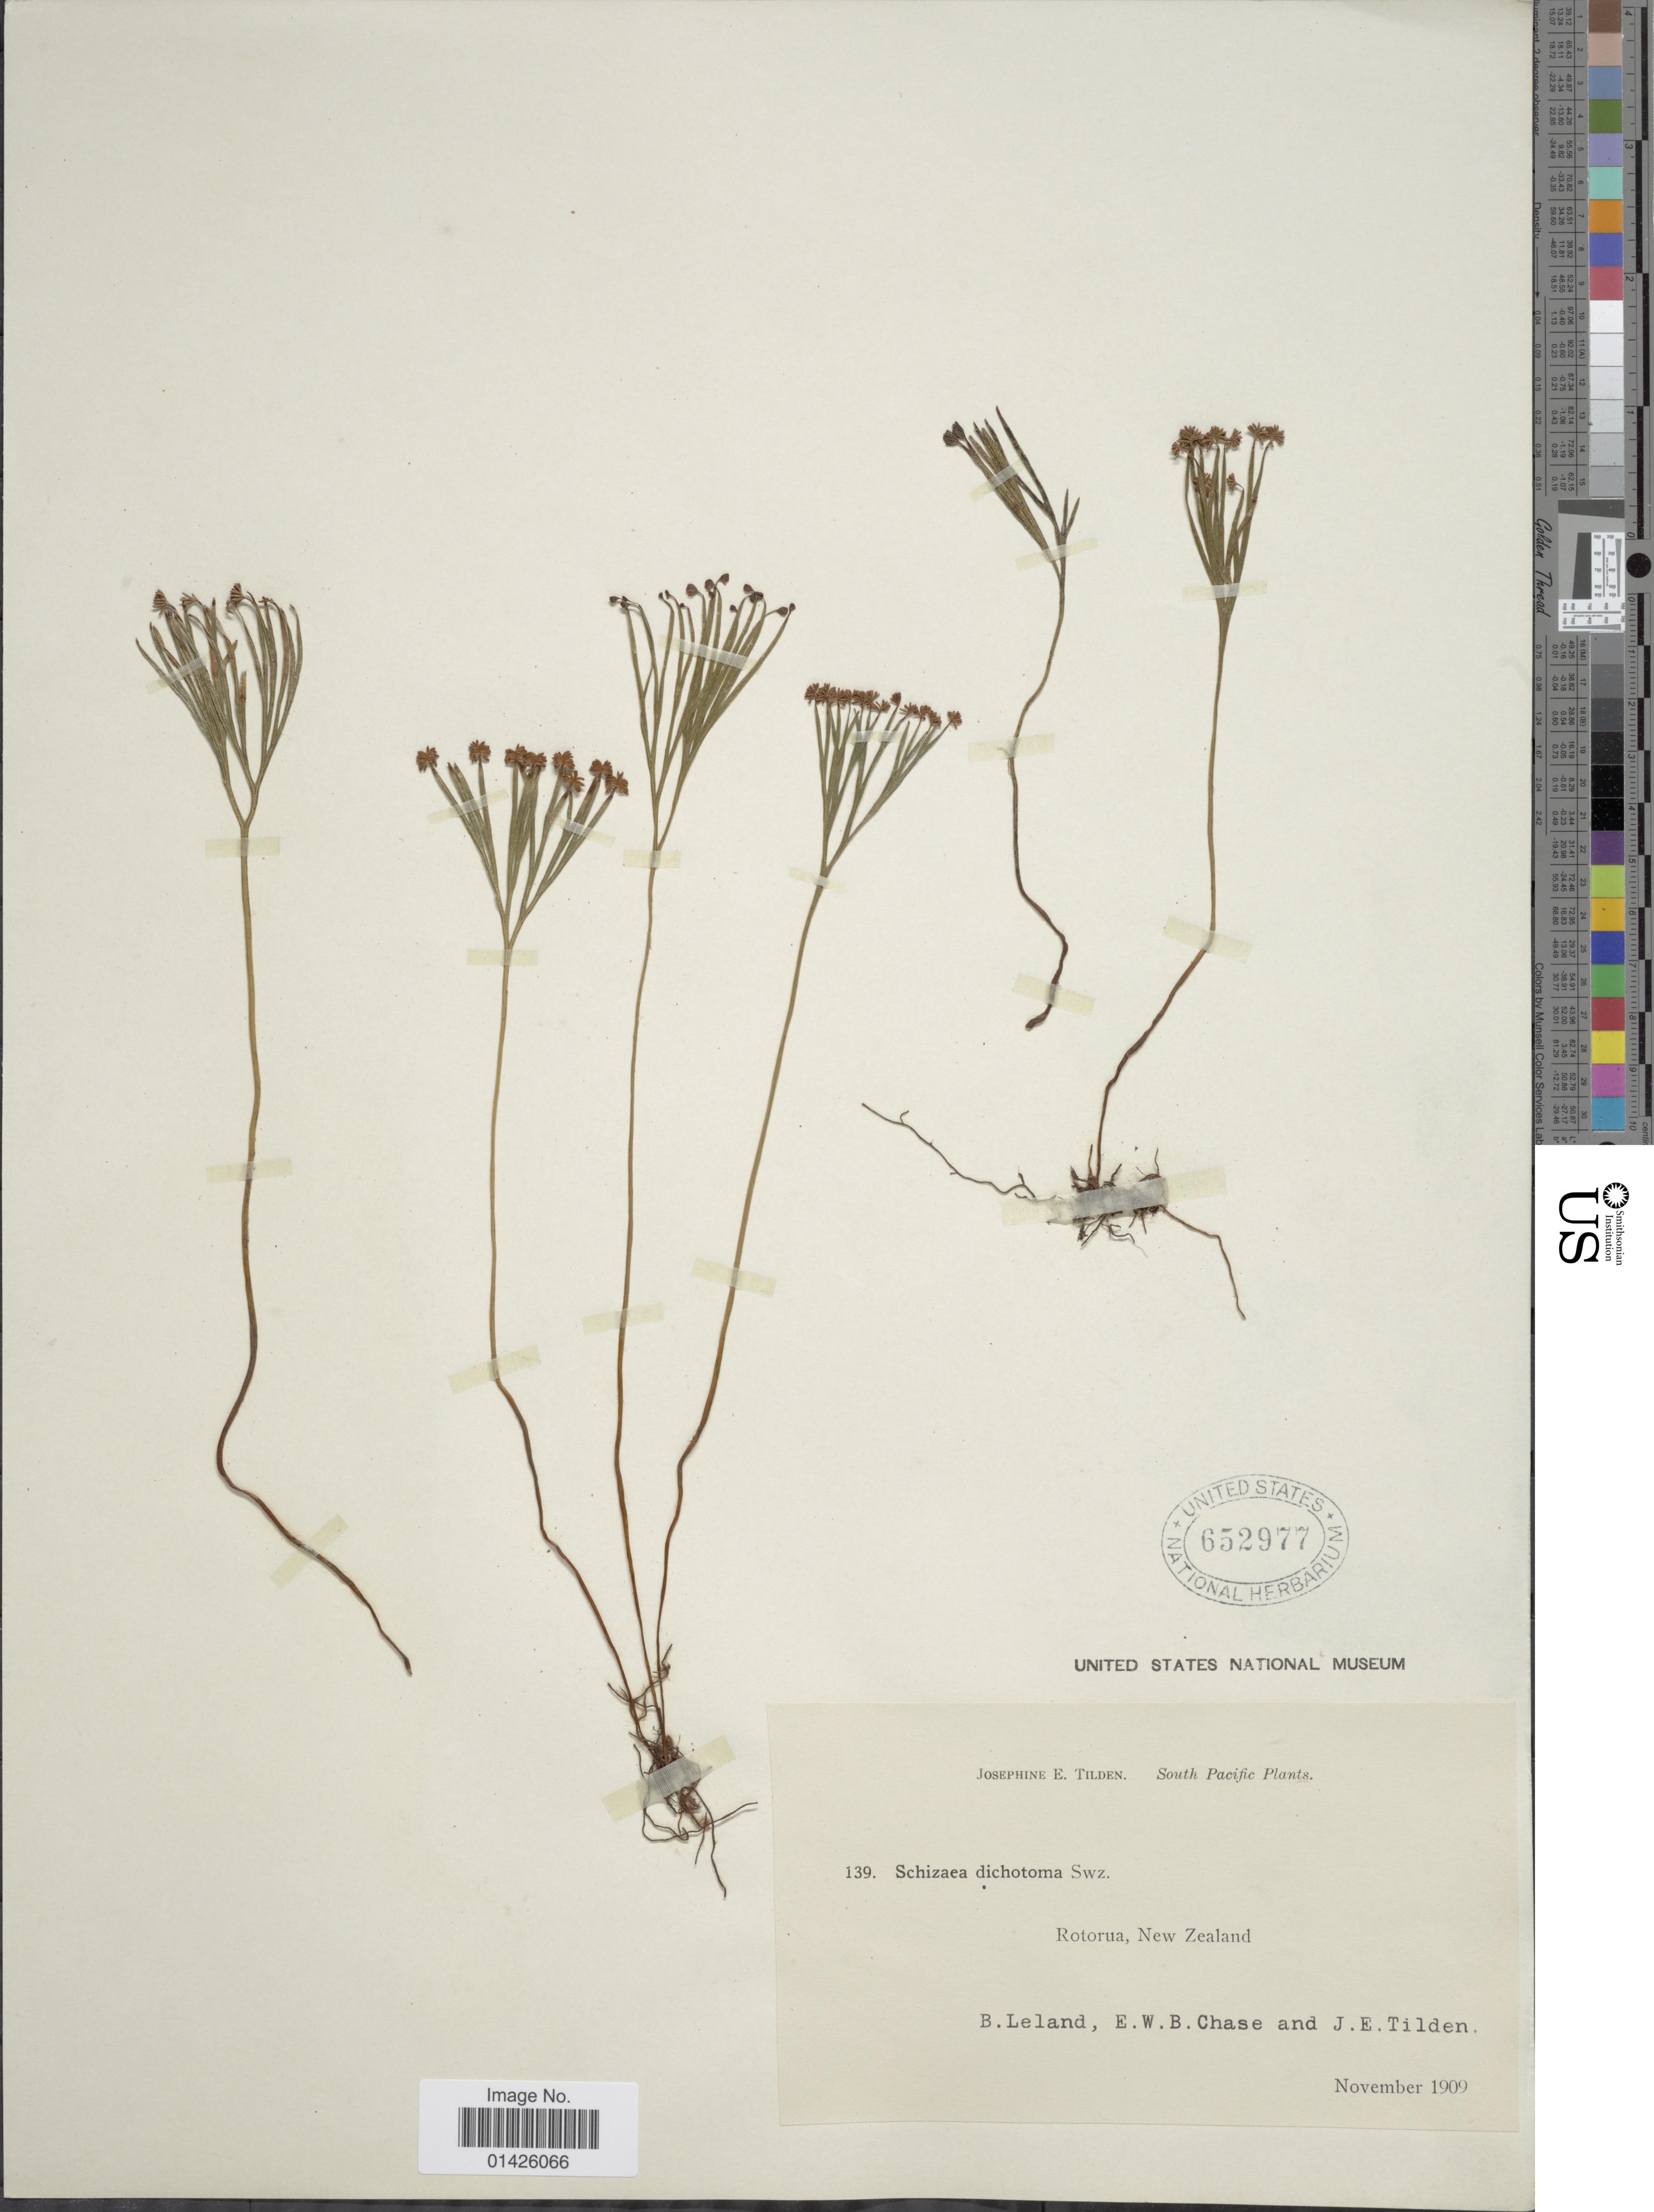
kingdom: Plantae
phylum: Tracheophyta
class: Polypodiopsida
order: Schizaeales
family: Schizaeaceae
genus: Schizaea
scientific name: Schizaea dichotoma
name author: (L.) J. Sm.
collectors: B. Leland, E. W. Chase & J. E. Tilden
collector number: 139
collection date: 1909-11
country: New Zealand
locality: Rotorua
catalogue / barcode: US 652977